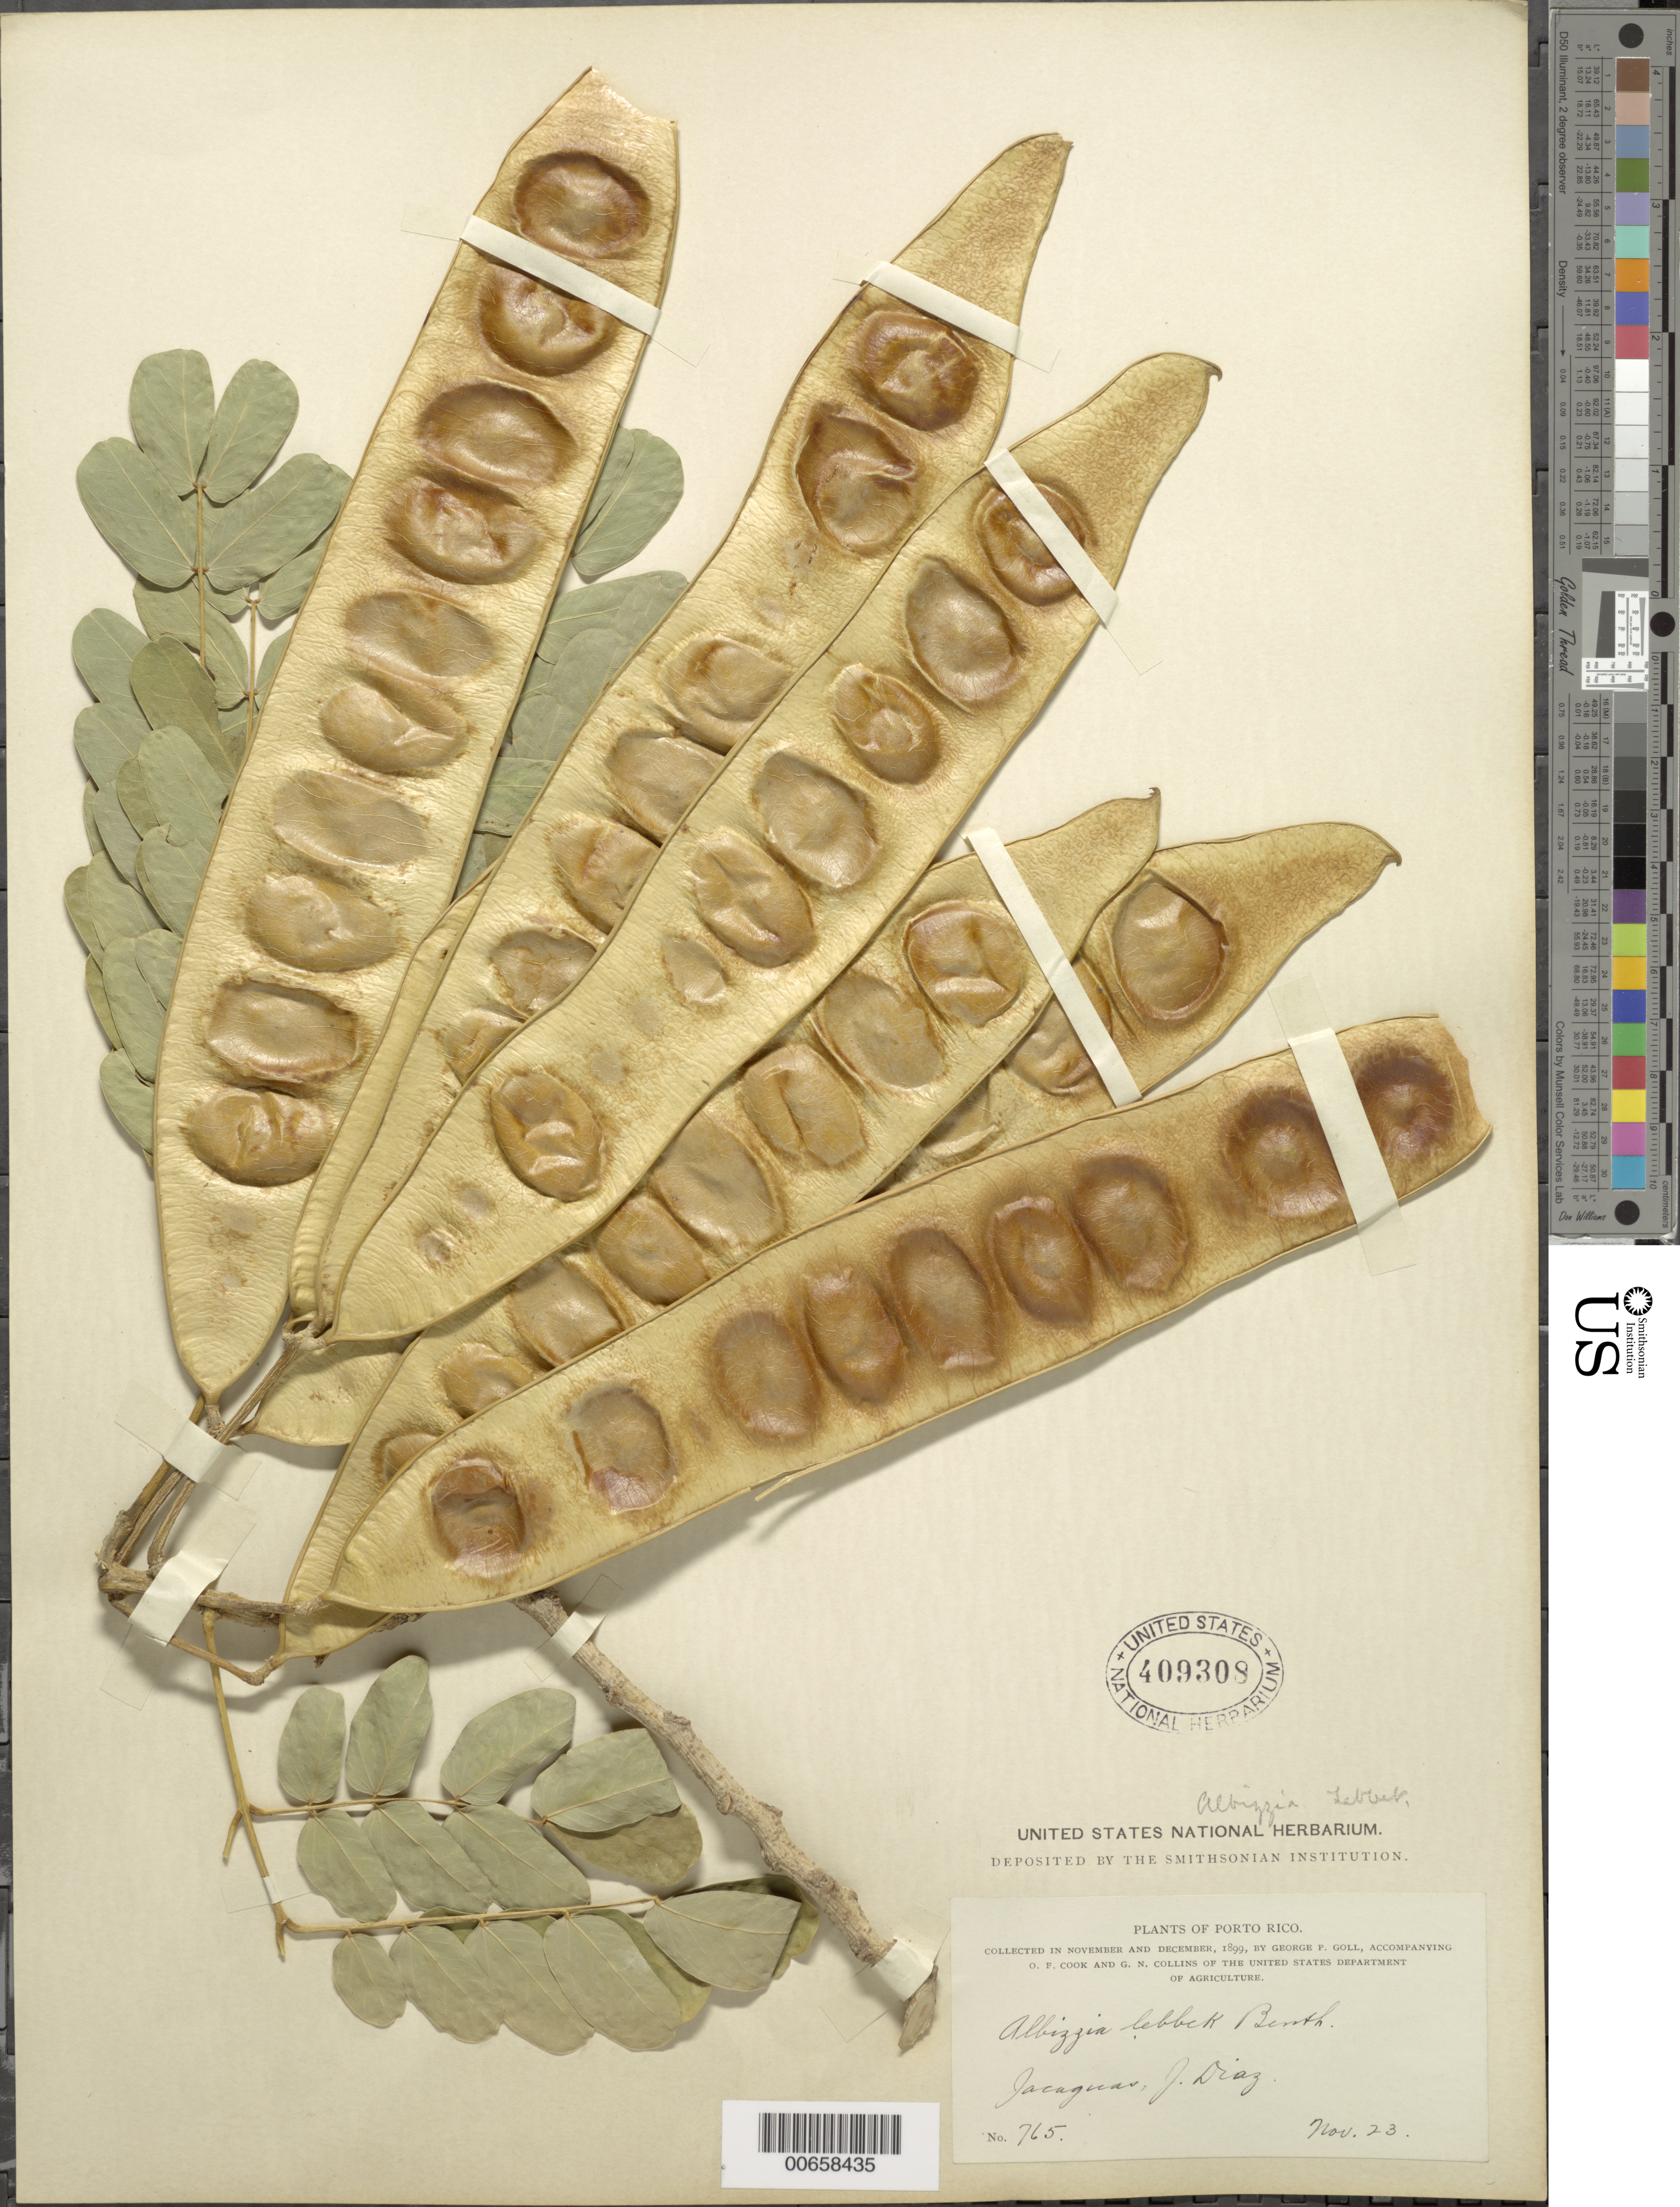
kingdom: Plantae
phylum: Tracheophyta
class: Magnoliopsida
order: Fabales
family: Fabaceae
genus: Albizia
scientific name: Albizia lebbeck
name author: (L.) Benth.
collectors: G. Goll, O. F. Cook & G. Collins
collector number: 765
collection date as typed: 23 Nov 1899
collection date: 1899-11-23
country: Puerto Rico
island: Greater Antilles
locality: Jacaguas, J. Diaz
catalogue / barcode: US 409308